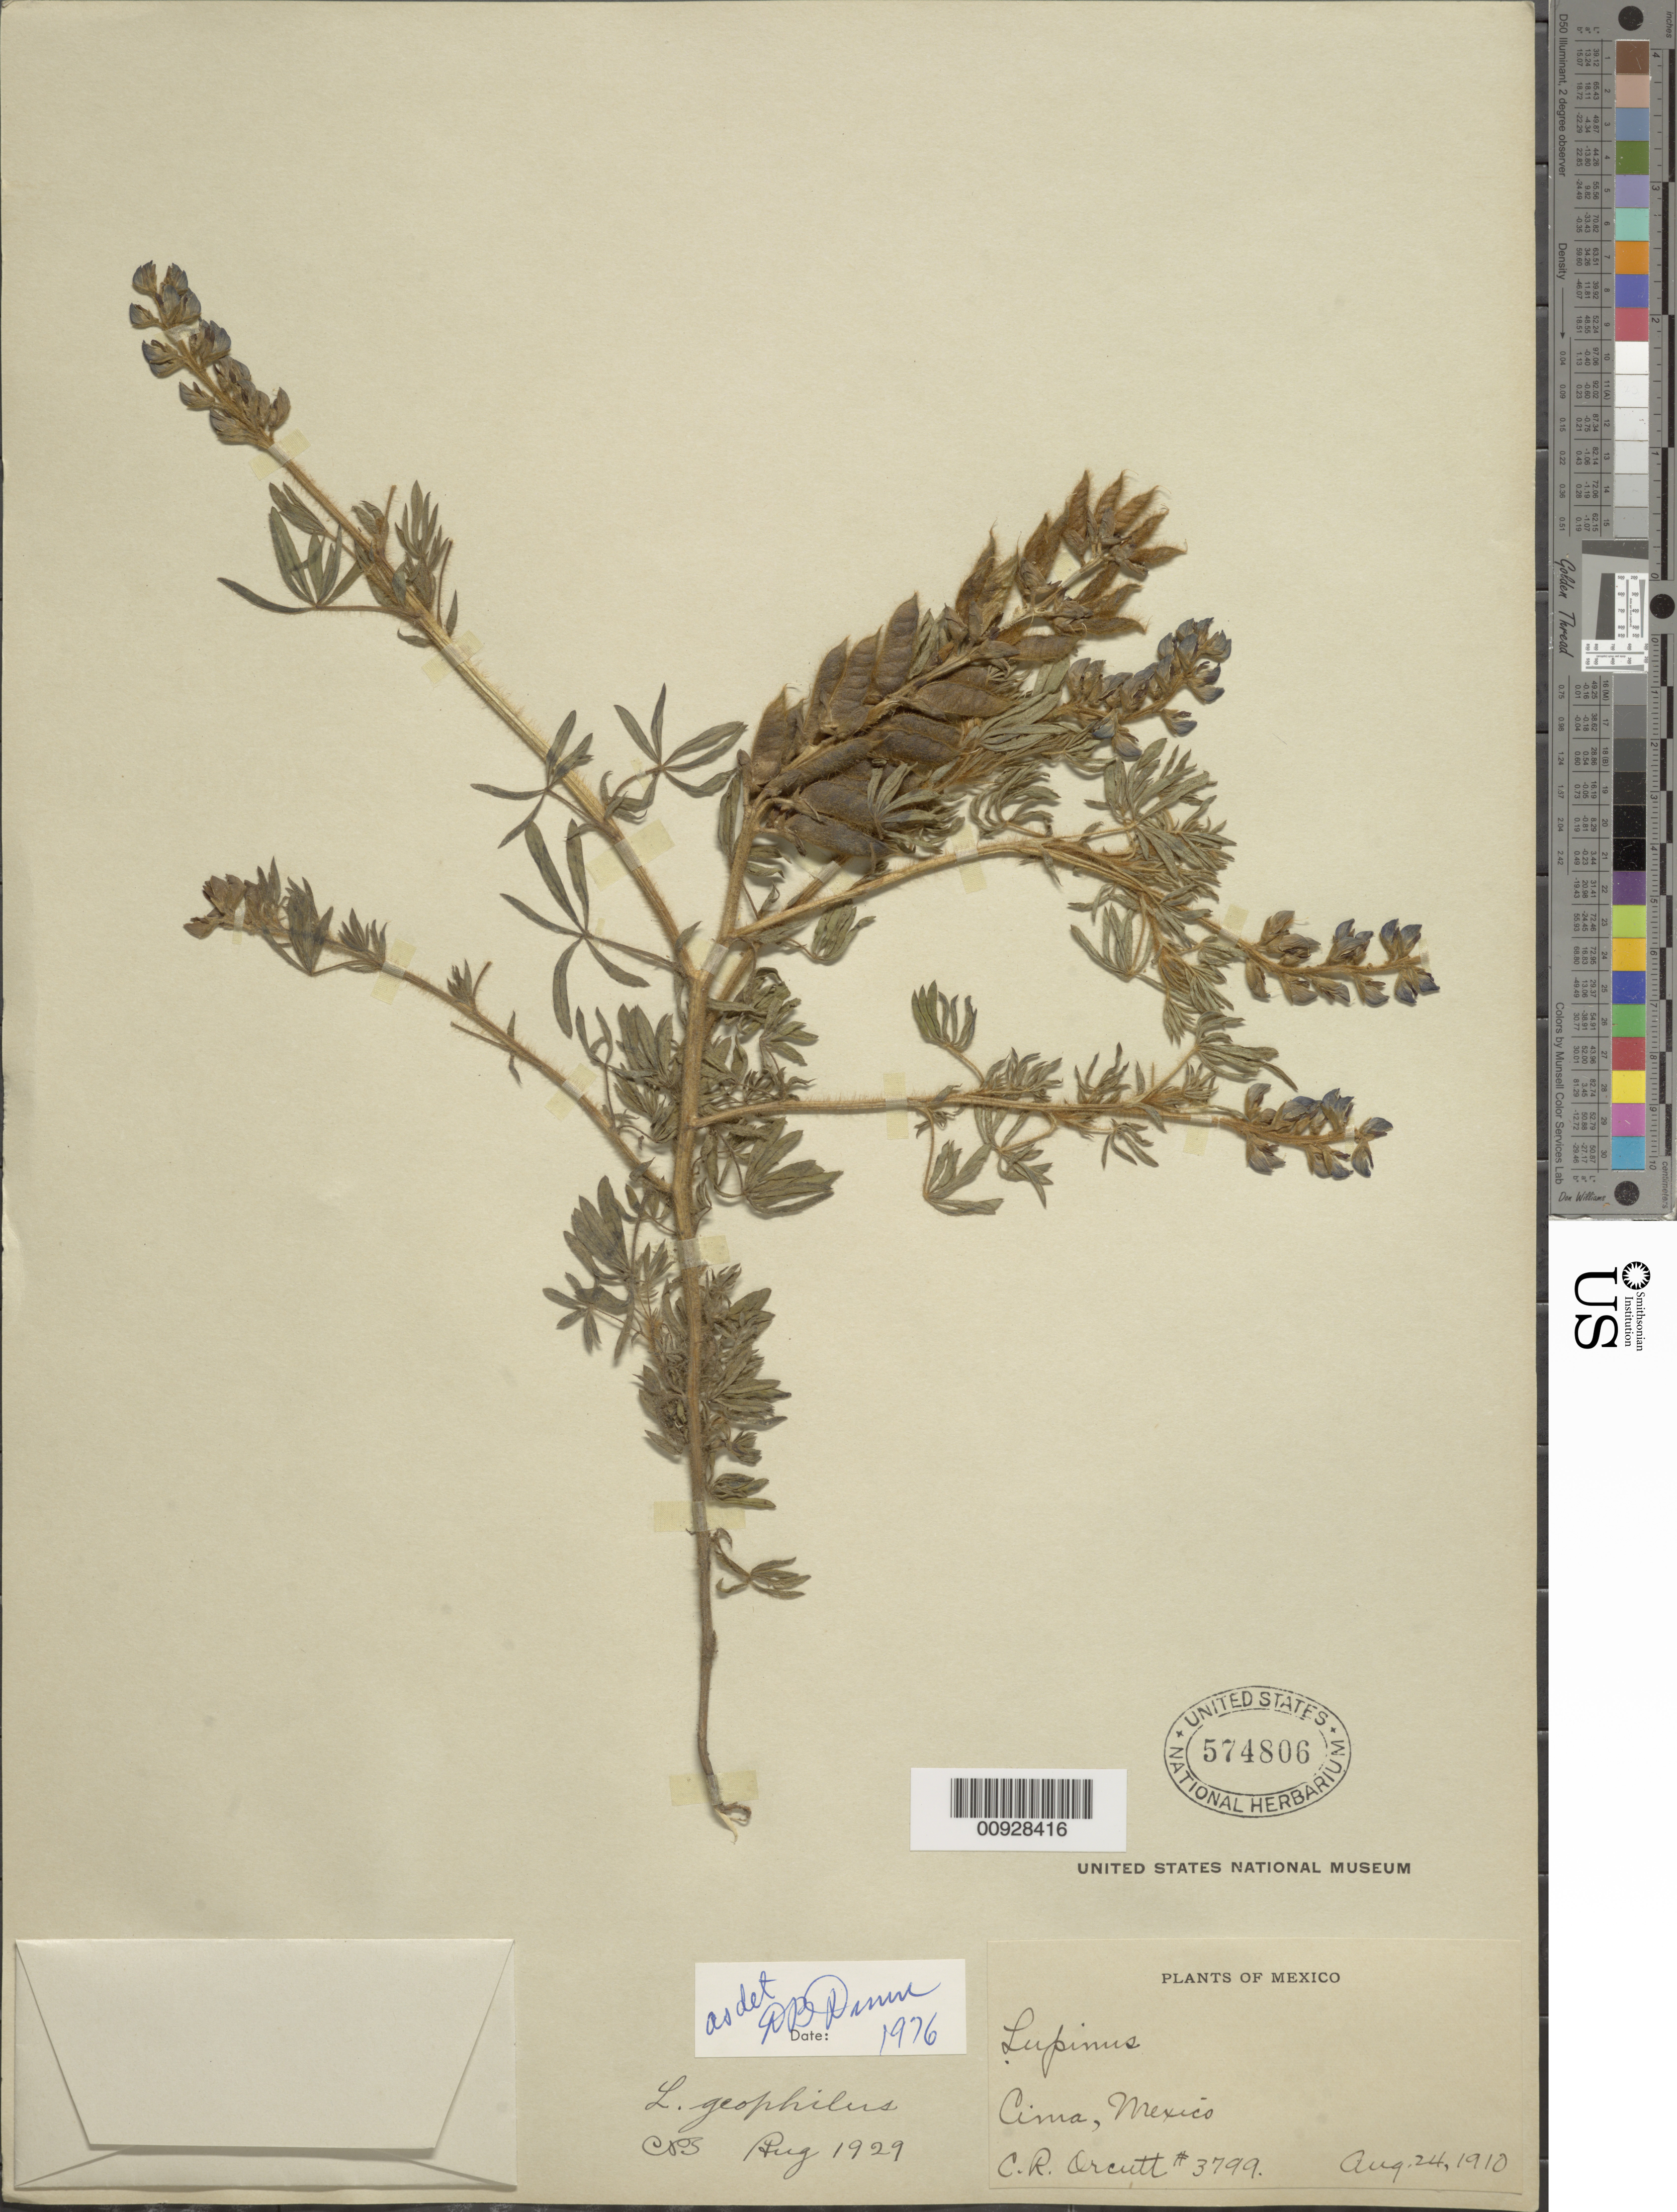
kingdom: Plantae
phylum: Tracheophyta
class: Magnoliopsida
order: Fabales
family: Fabaceae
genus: Lupinus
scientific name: Lupinus geophilus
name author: Rose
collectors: C. R. Orcutt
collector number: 3799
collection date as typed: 24 Aug 1910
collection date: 1910-08-24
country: Mexico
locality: Cima, México.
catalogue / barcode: US 574806